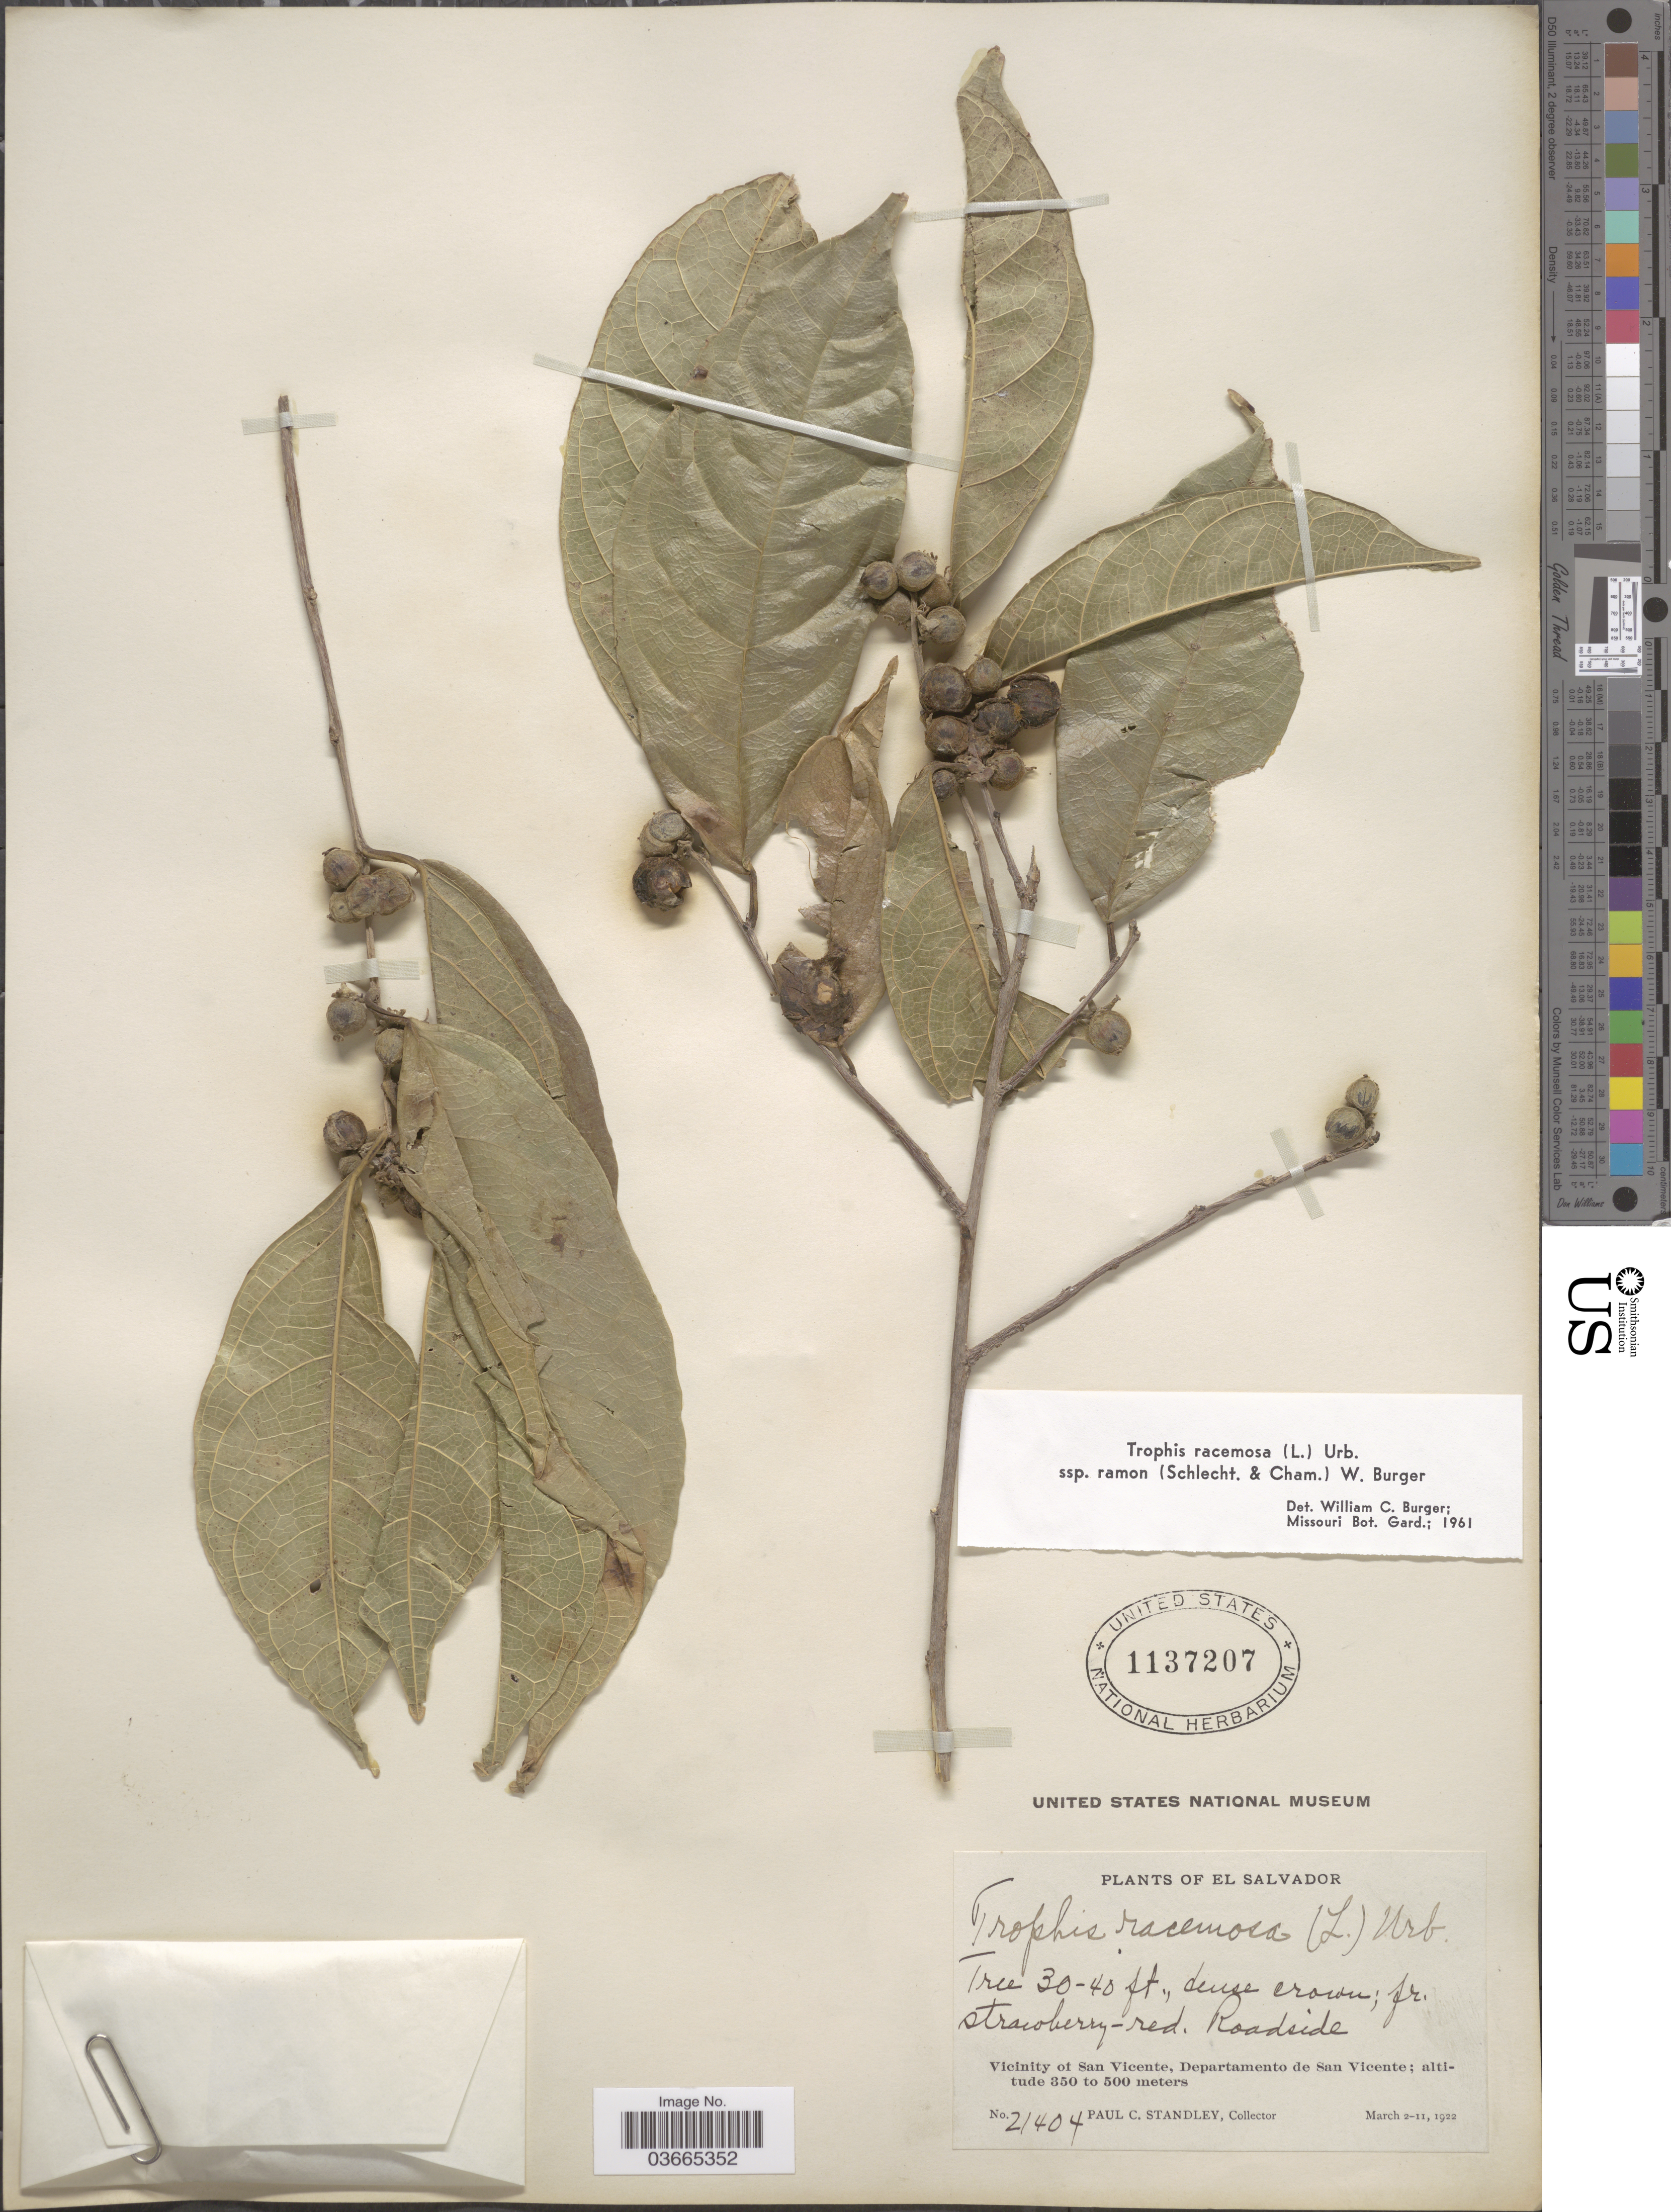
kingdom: Plantae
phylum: Tracheophyta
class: Magnoliopsida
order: Rosales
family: Moraceae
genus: Trophis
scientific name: Trophis racemosa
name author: (L.) Urb.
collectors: P. C. Standley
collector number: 21404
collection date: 1922-03-02/1922-03-11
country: El Salvador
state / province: San Vincente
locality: Vicinity of San Vicente, Departamento de San Vicente.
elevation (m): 350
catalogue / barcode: US 1137207